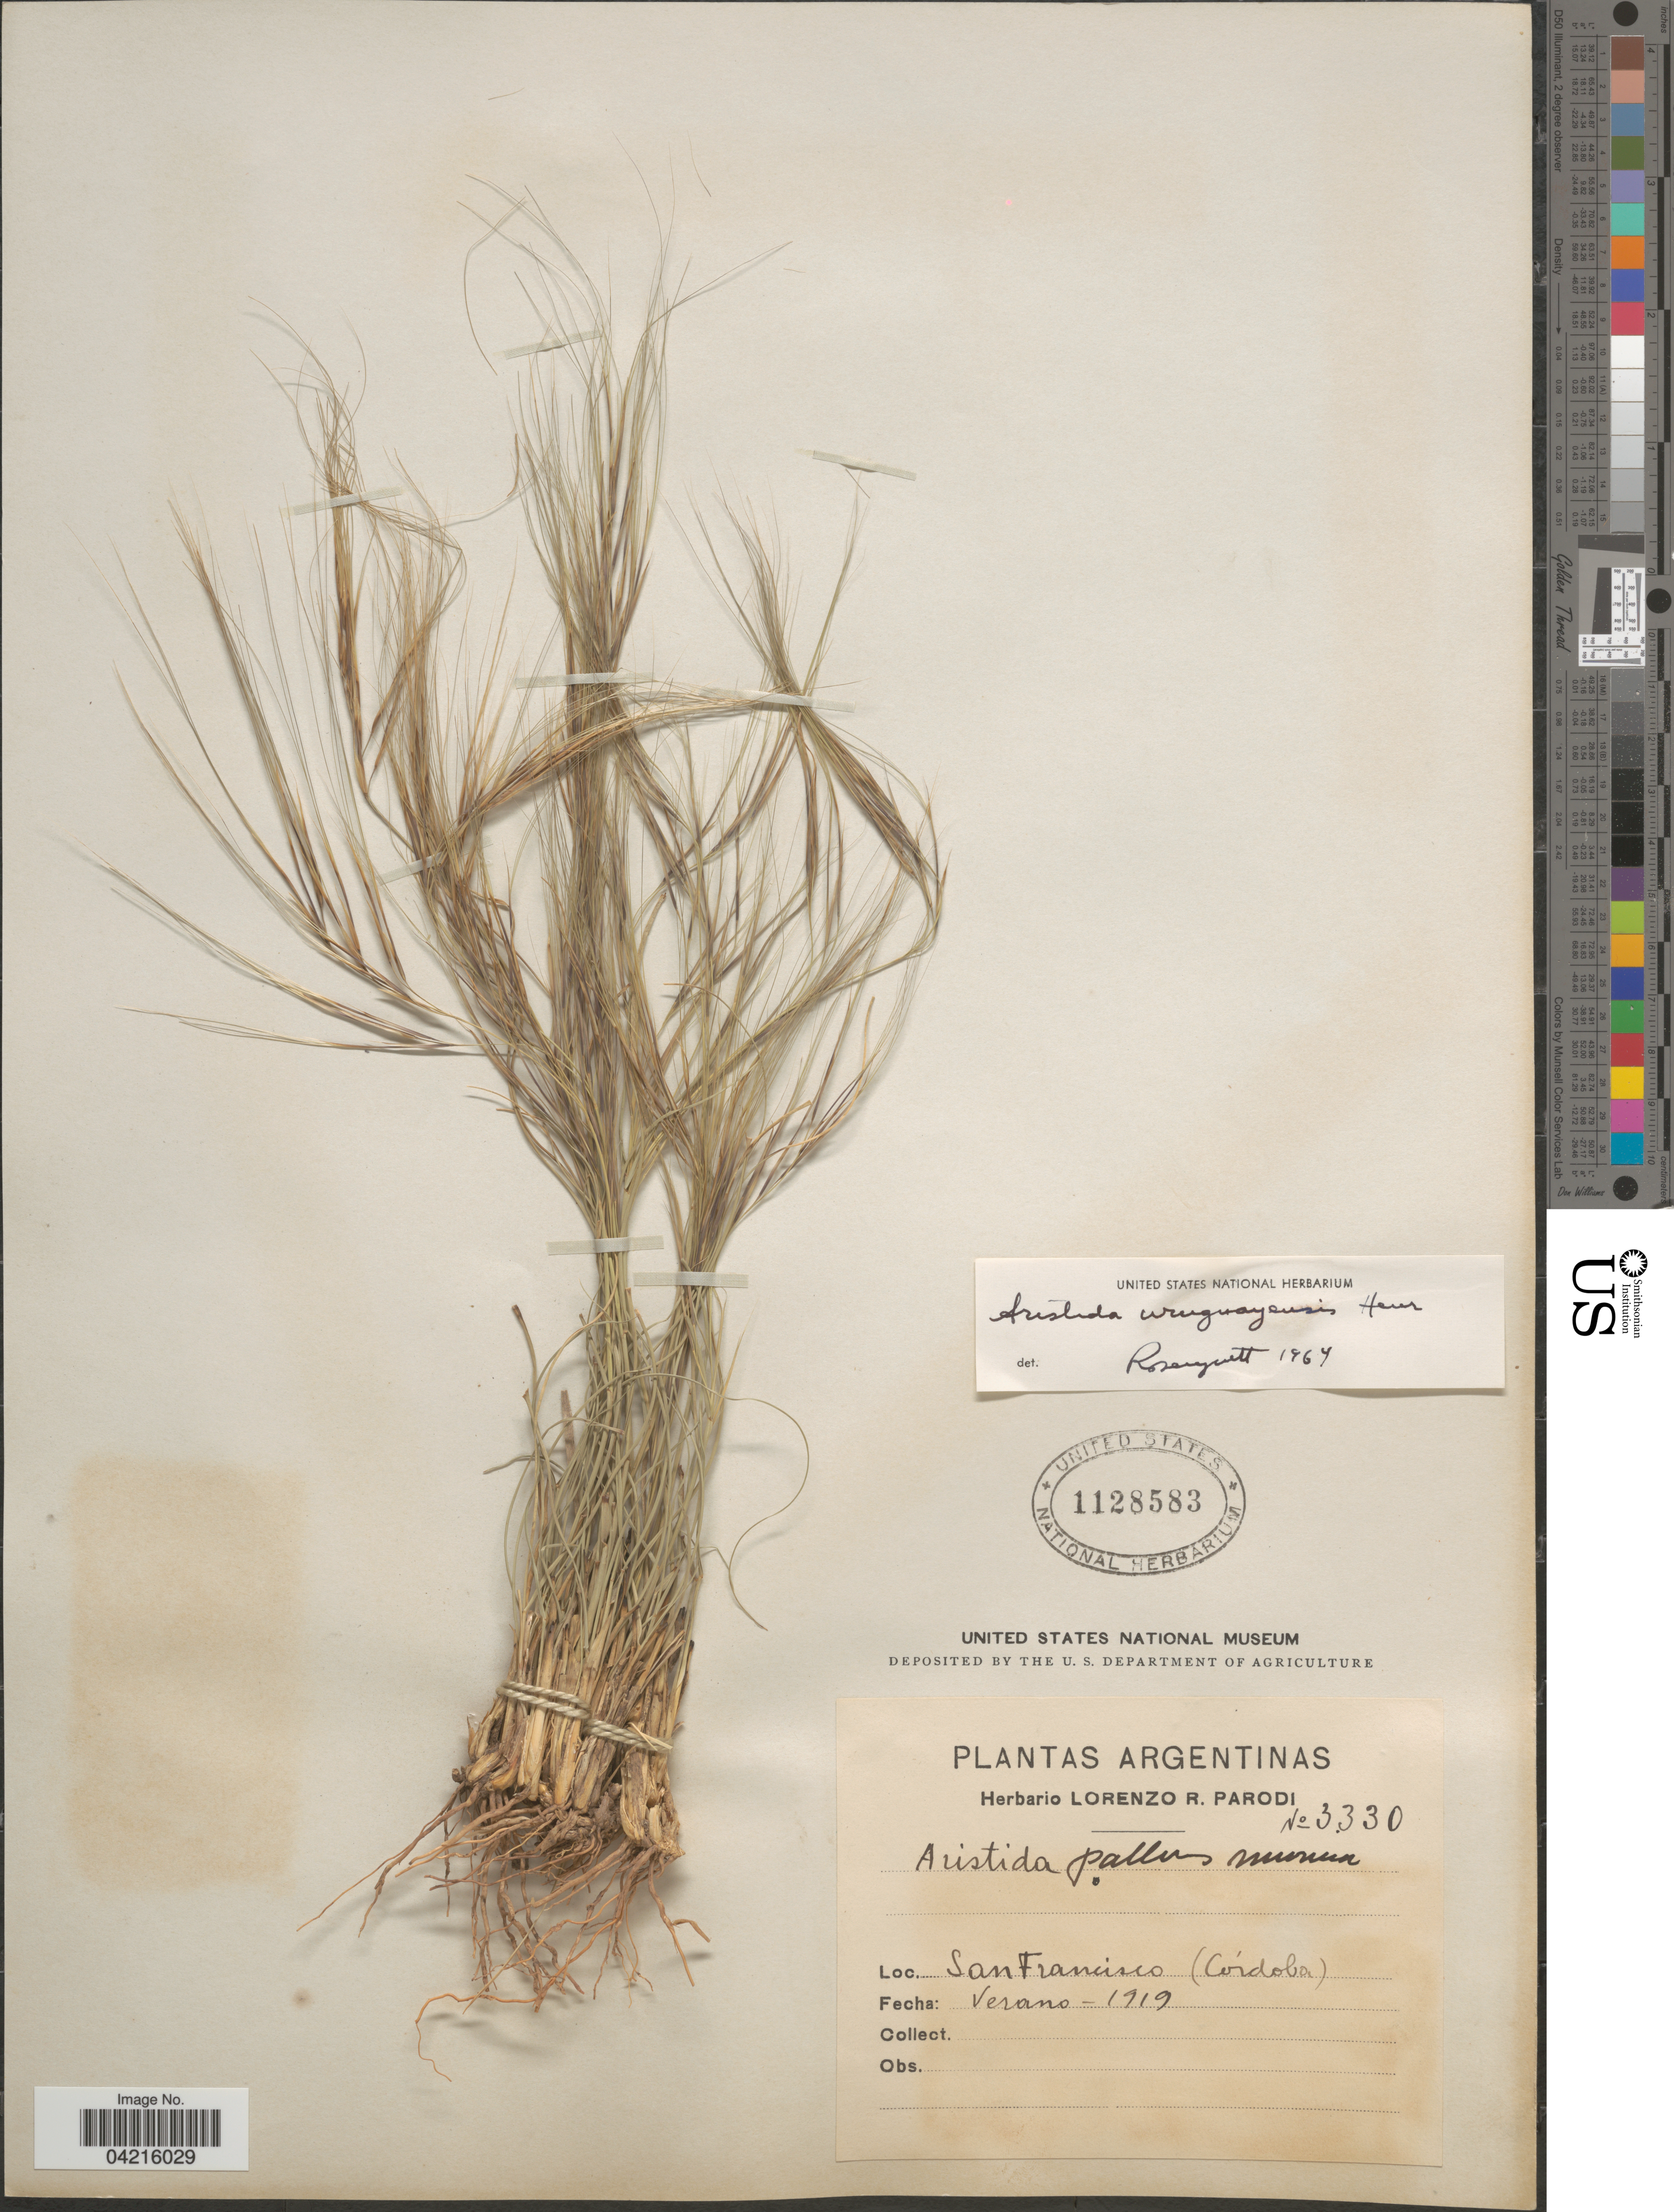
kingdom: Plantae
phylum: Tracheophyta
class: Liliopsida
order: Poales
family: Poaceae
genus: Aristida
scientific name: Aristida uruguayensis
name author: Henr.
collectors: L. R. Parodi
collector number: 3330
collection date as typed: Verano 1919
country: Argentina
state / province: Cordoba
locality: San Francisco.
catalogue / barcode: US 1128583